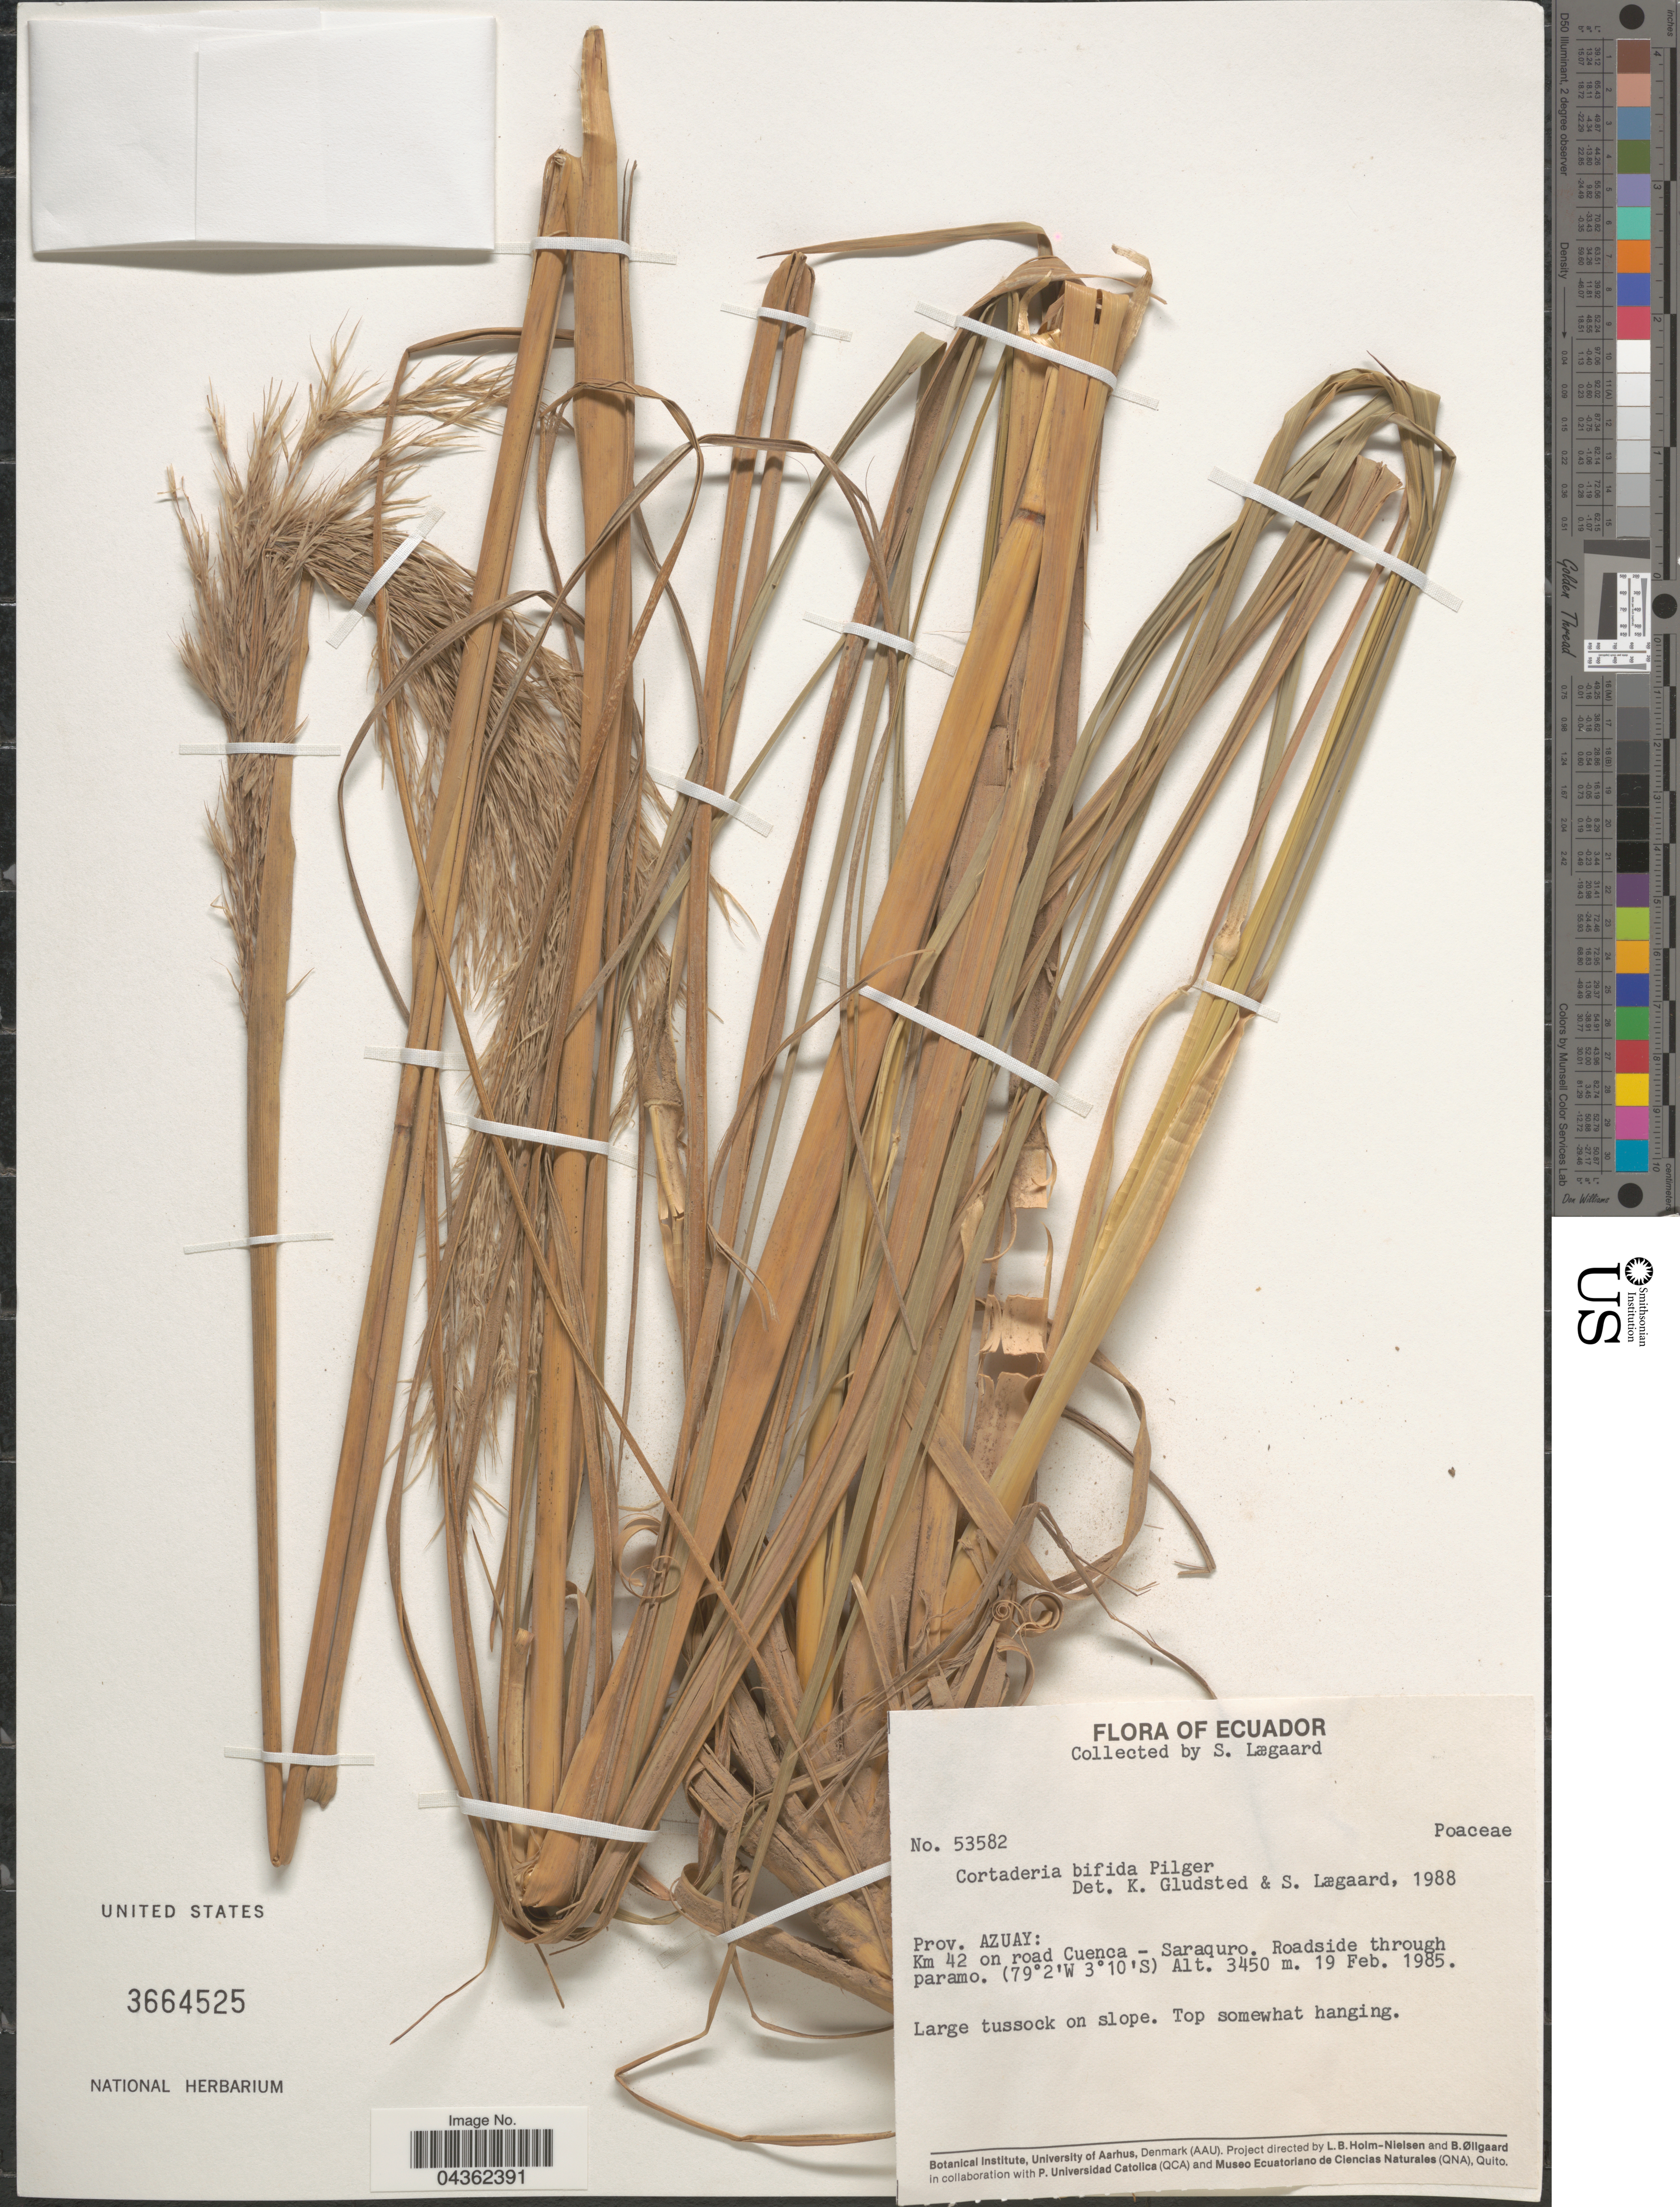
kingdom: Plantae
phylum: Tracheophyta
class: Liliopsida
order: Poales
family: Poaceae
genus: Cortaderia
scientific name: Cortaderia bifida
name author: Pilg.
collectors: S. Lægaard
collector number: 53582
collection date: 1985-02-19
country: Ecuador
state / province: Azuay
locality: Km 42 on road Cuenca - Saraquro. Roadside through paramo.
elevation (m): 3450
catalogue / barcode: US 3664525